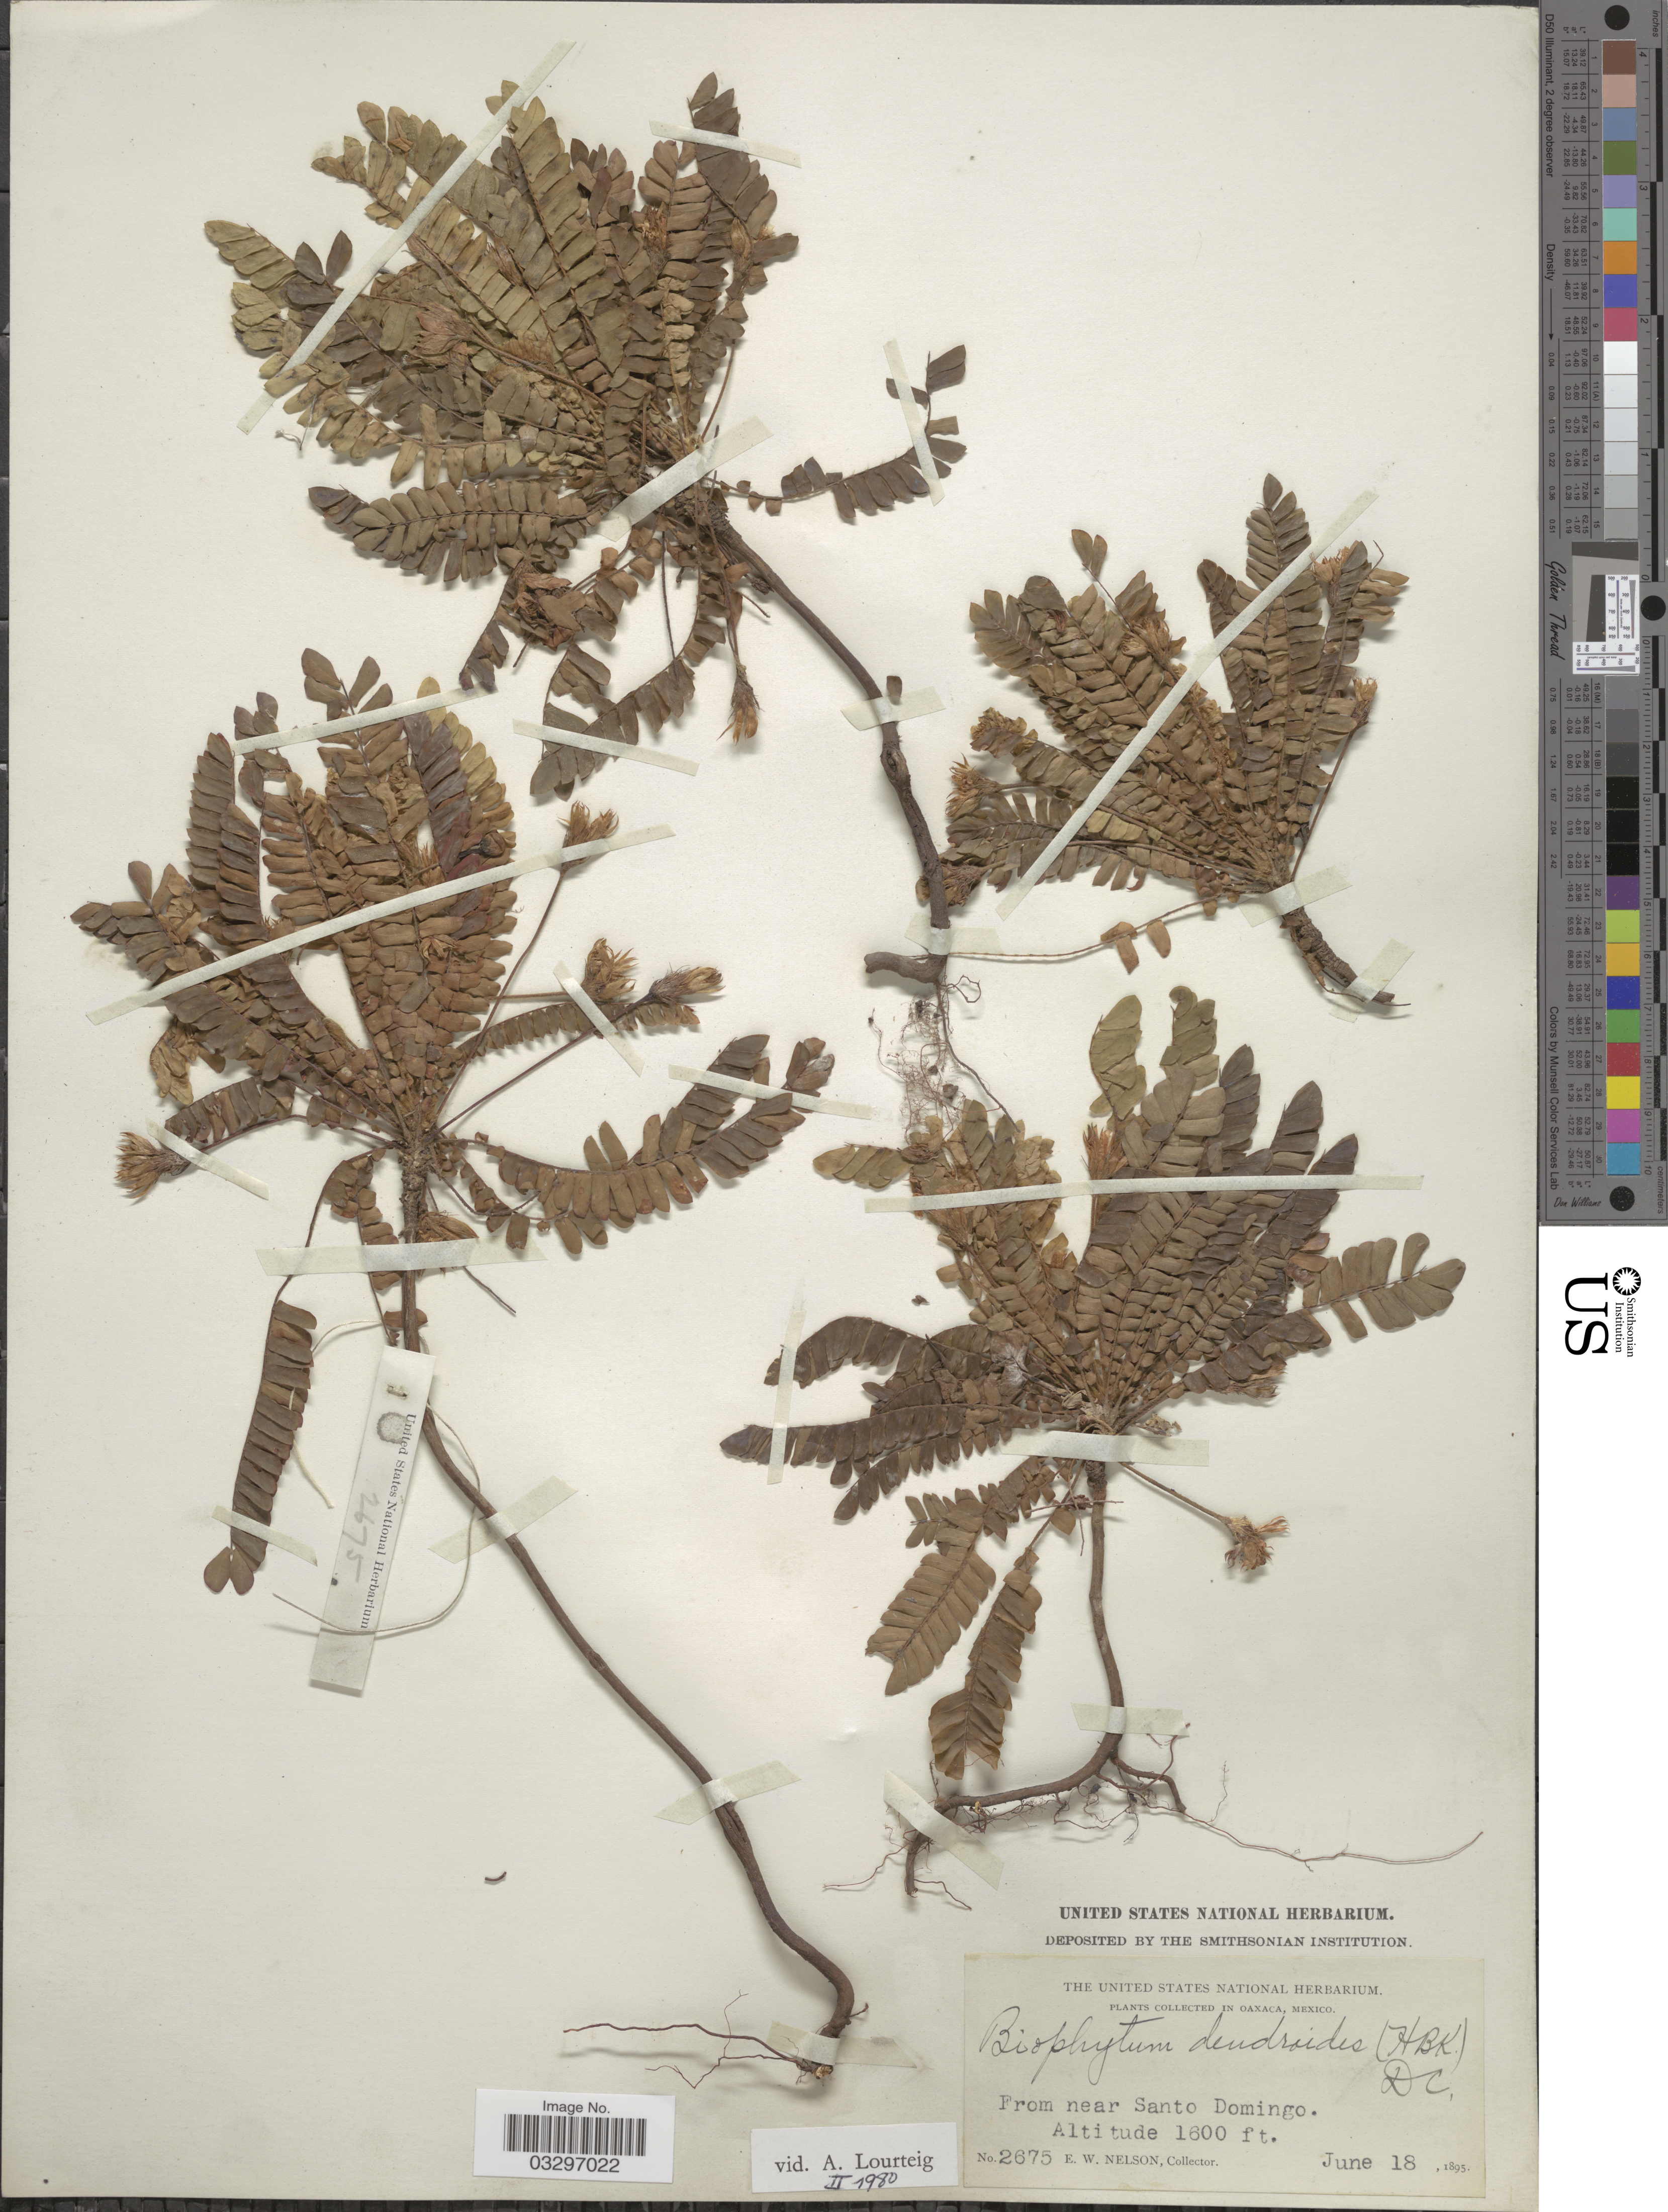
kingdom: Plantae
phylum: Tracheophyta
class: Magnoliopsida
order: Oxalidales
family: Oxalidaceae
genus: Biophytum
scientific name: Biophytum dendroides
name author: (Kunth) DC.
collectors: E. W. Nelson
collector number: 2675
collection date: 1895-06-18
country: Mexico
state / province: Oaxaca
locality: From near Santo Domingo.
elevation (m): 488